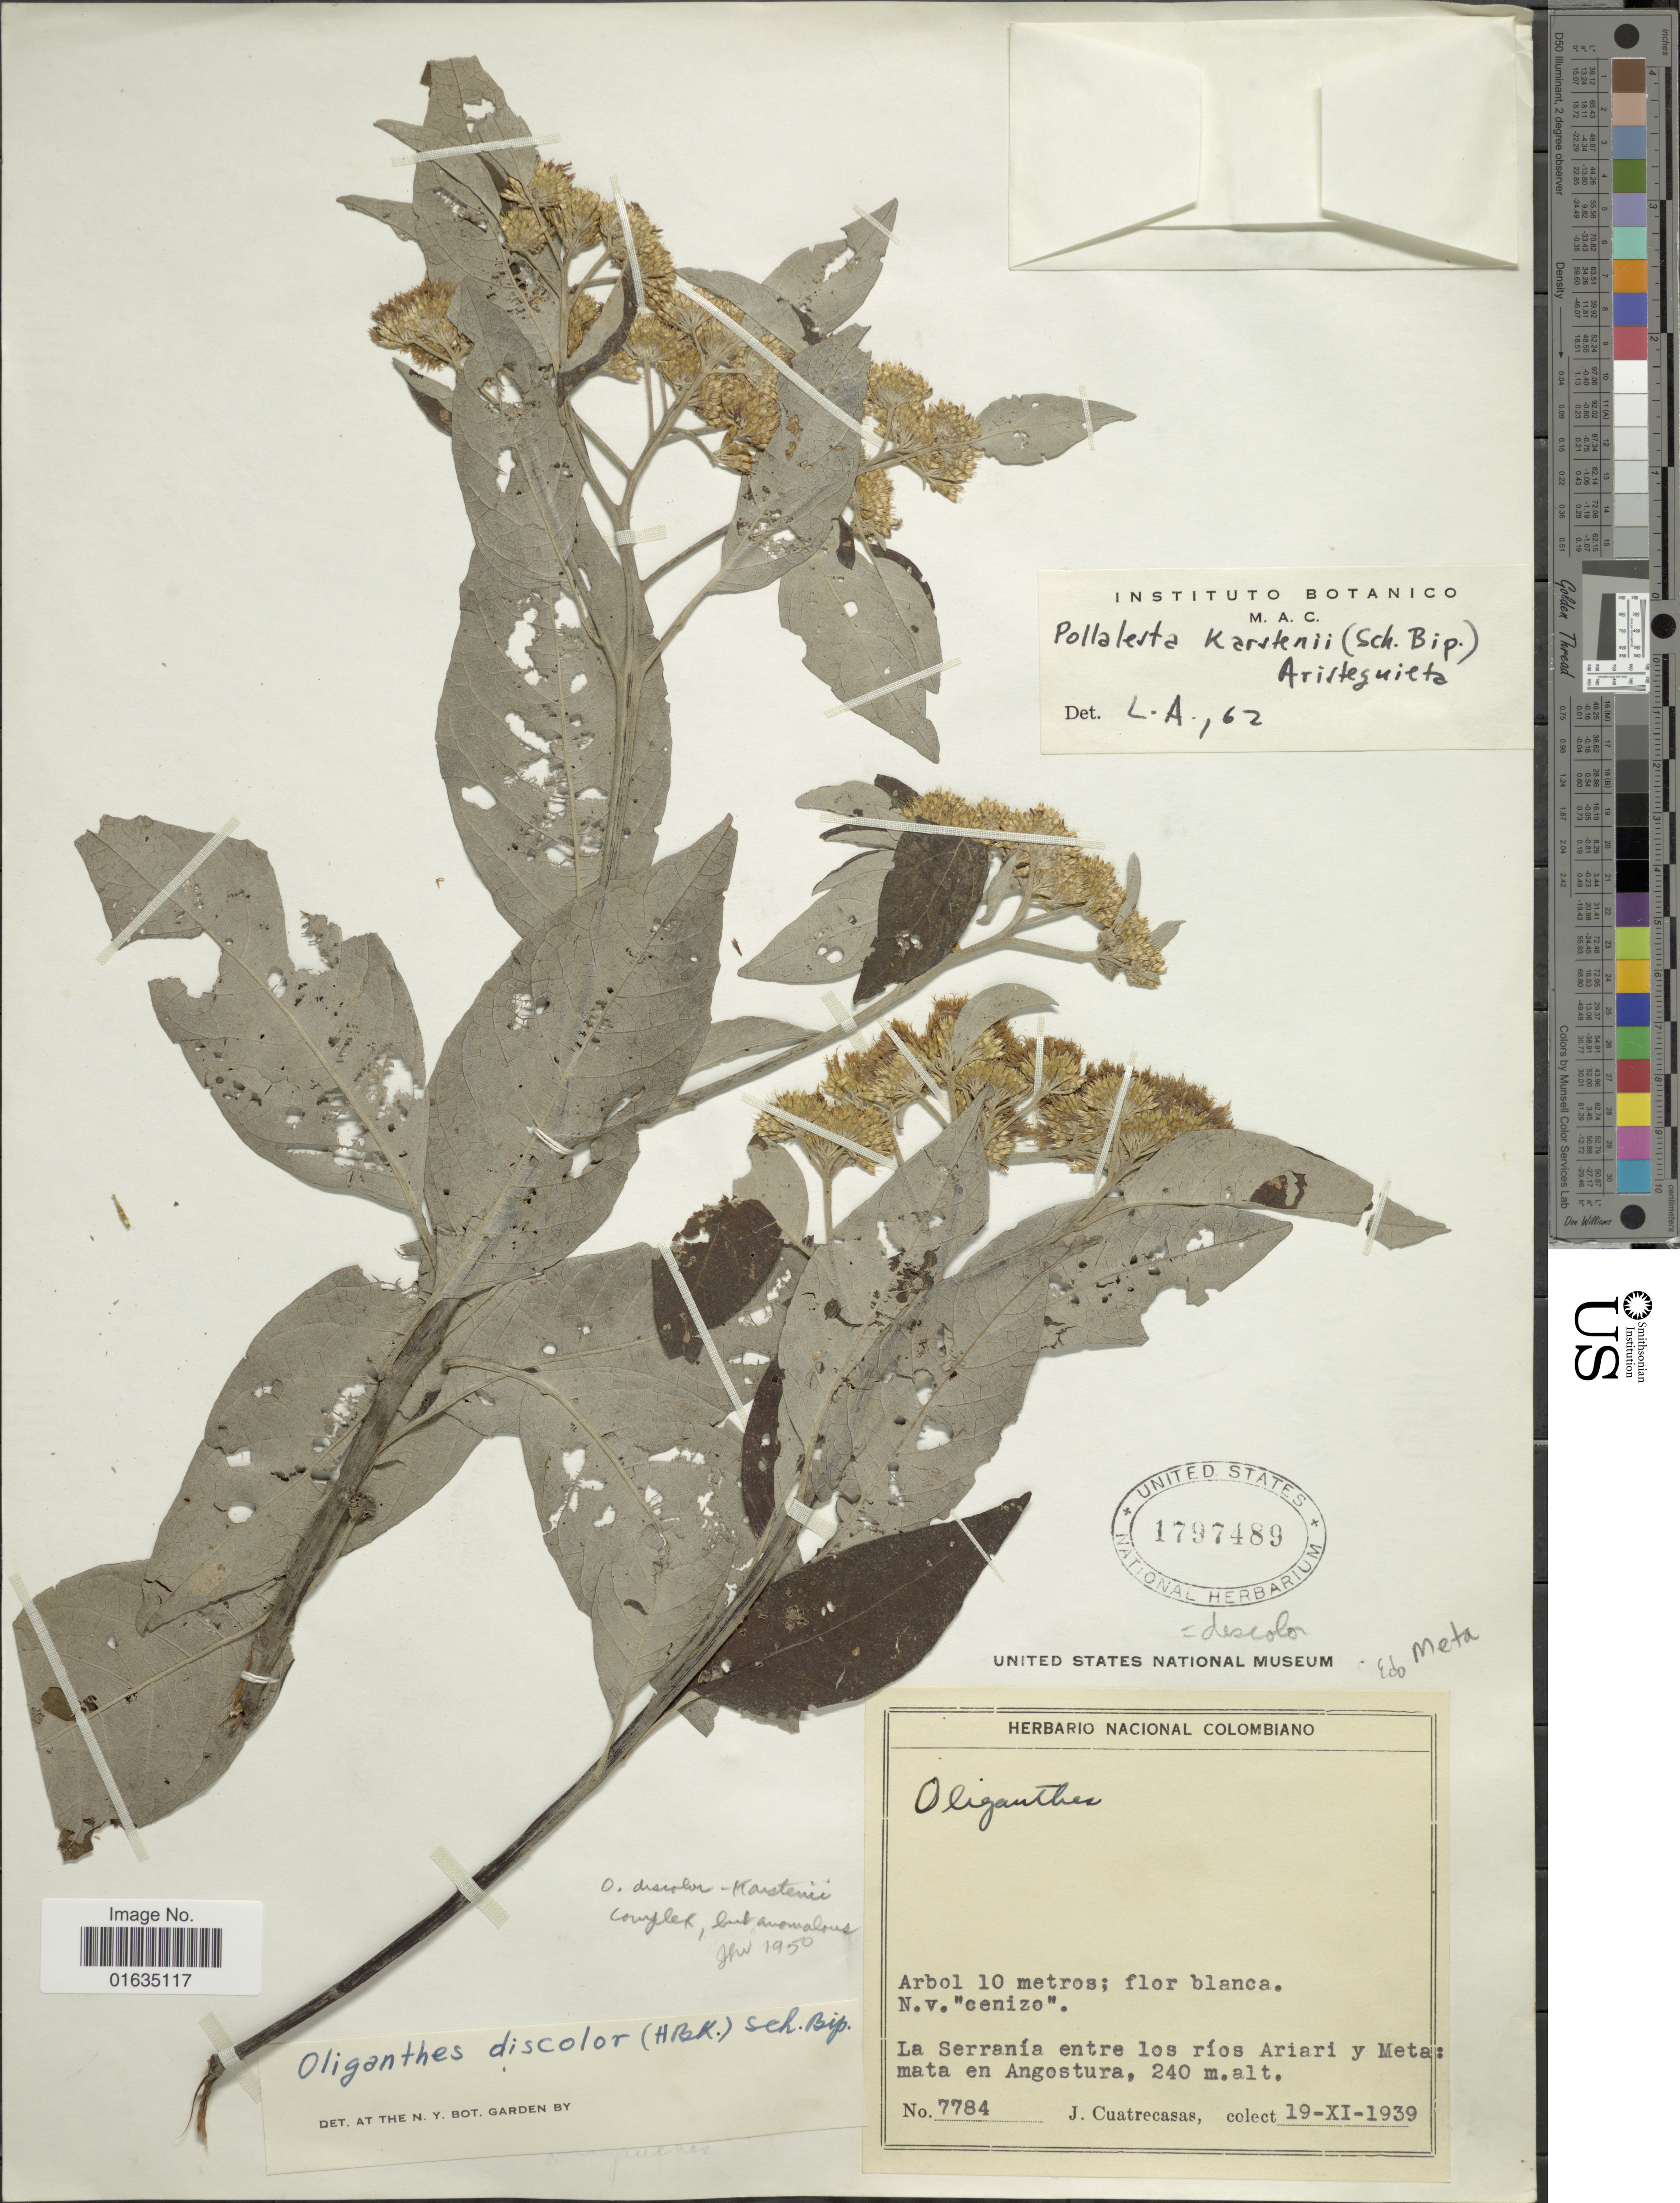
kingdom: Plantae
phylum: Tracheophyta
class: Magnoliopsida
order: Asterales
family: Asteraceae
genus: Pollalesta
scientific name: Pollalesta discolor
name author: (Kunth) Aristeg.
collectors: J. Cuatrecasas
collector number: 7784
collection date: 1939-11-19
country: Colombia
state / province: Meta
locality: La Serrania entre los rios Ariari y Meta, mata en Angostura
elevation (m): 240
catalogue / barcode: US 1797489